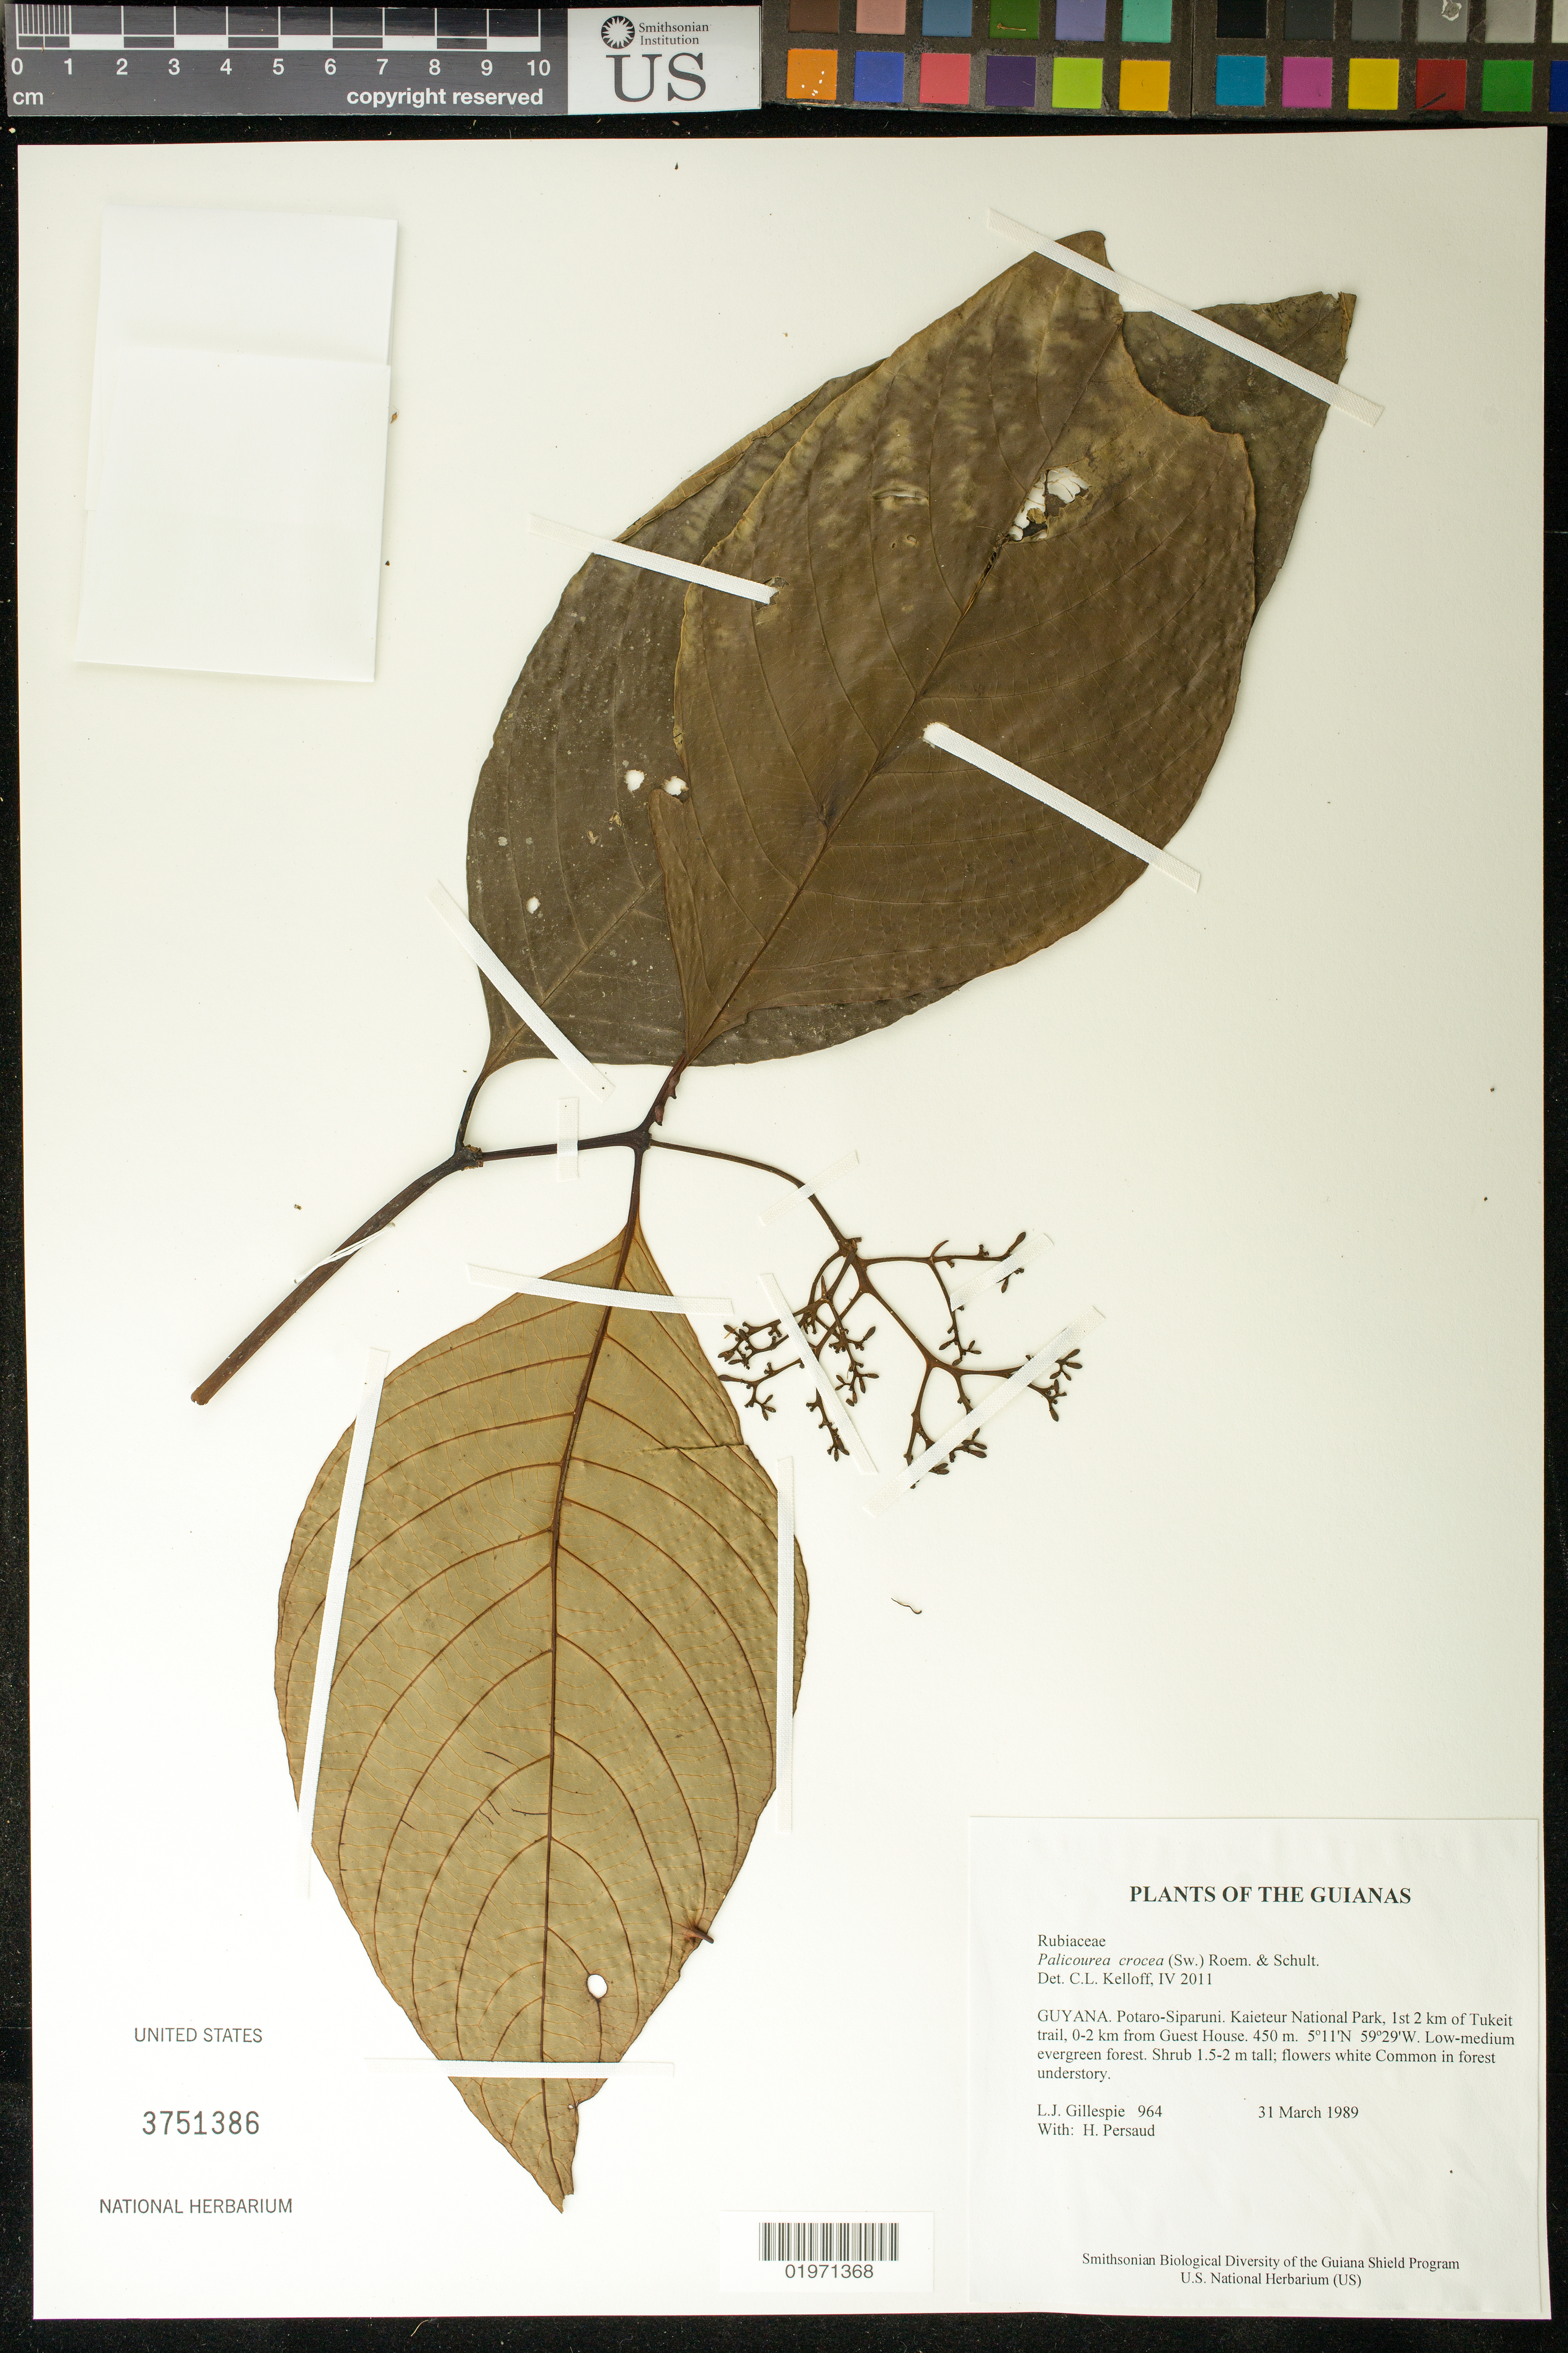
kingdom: Plantae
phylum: Tracheophyta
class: Magnoliopsida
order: Gentianales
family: Rubiaceae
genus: Psychotria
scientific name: Psychotria kaieteurensis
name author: Sandwith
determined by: Taylor, Charlotte M.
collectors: L. J. Gillespie & H. Persaud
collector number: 964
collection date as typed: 31 March 1989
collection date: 1989-03-31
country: Guyana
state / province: Potaro-Siparuni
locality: Kaieteur National Park, 1st 2 km of Tukeit trail, 0-2 km from Guest House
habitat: Low-medium evergreen forest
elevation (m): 450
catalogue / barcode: US 3751386